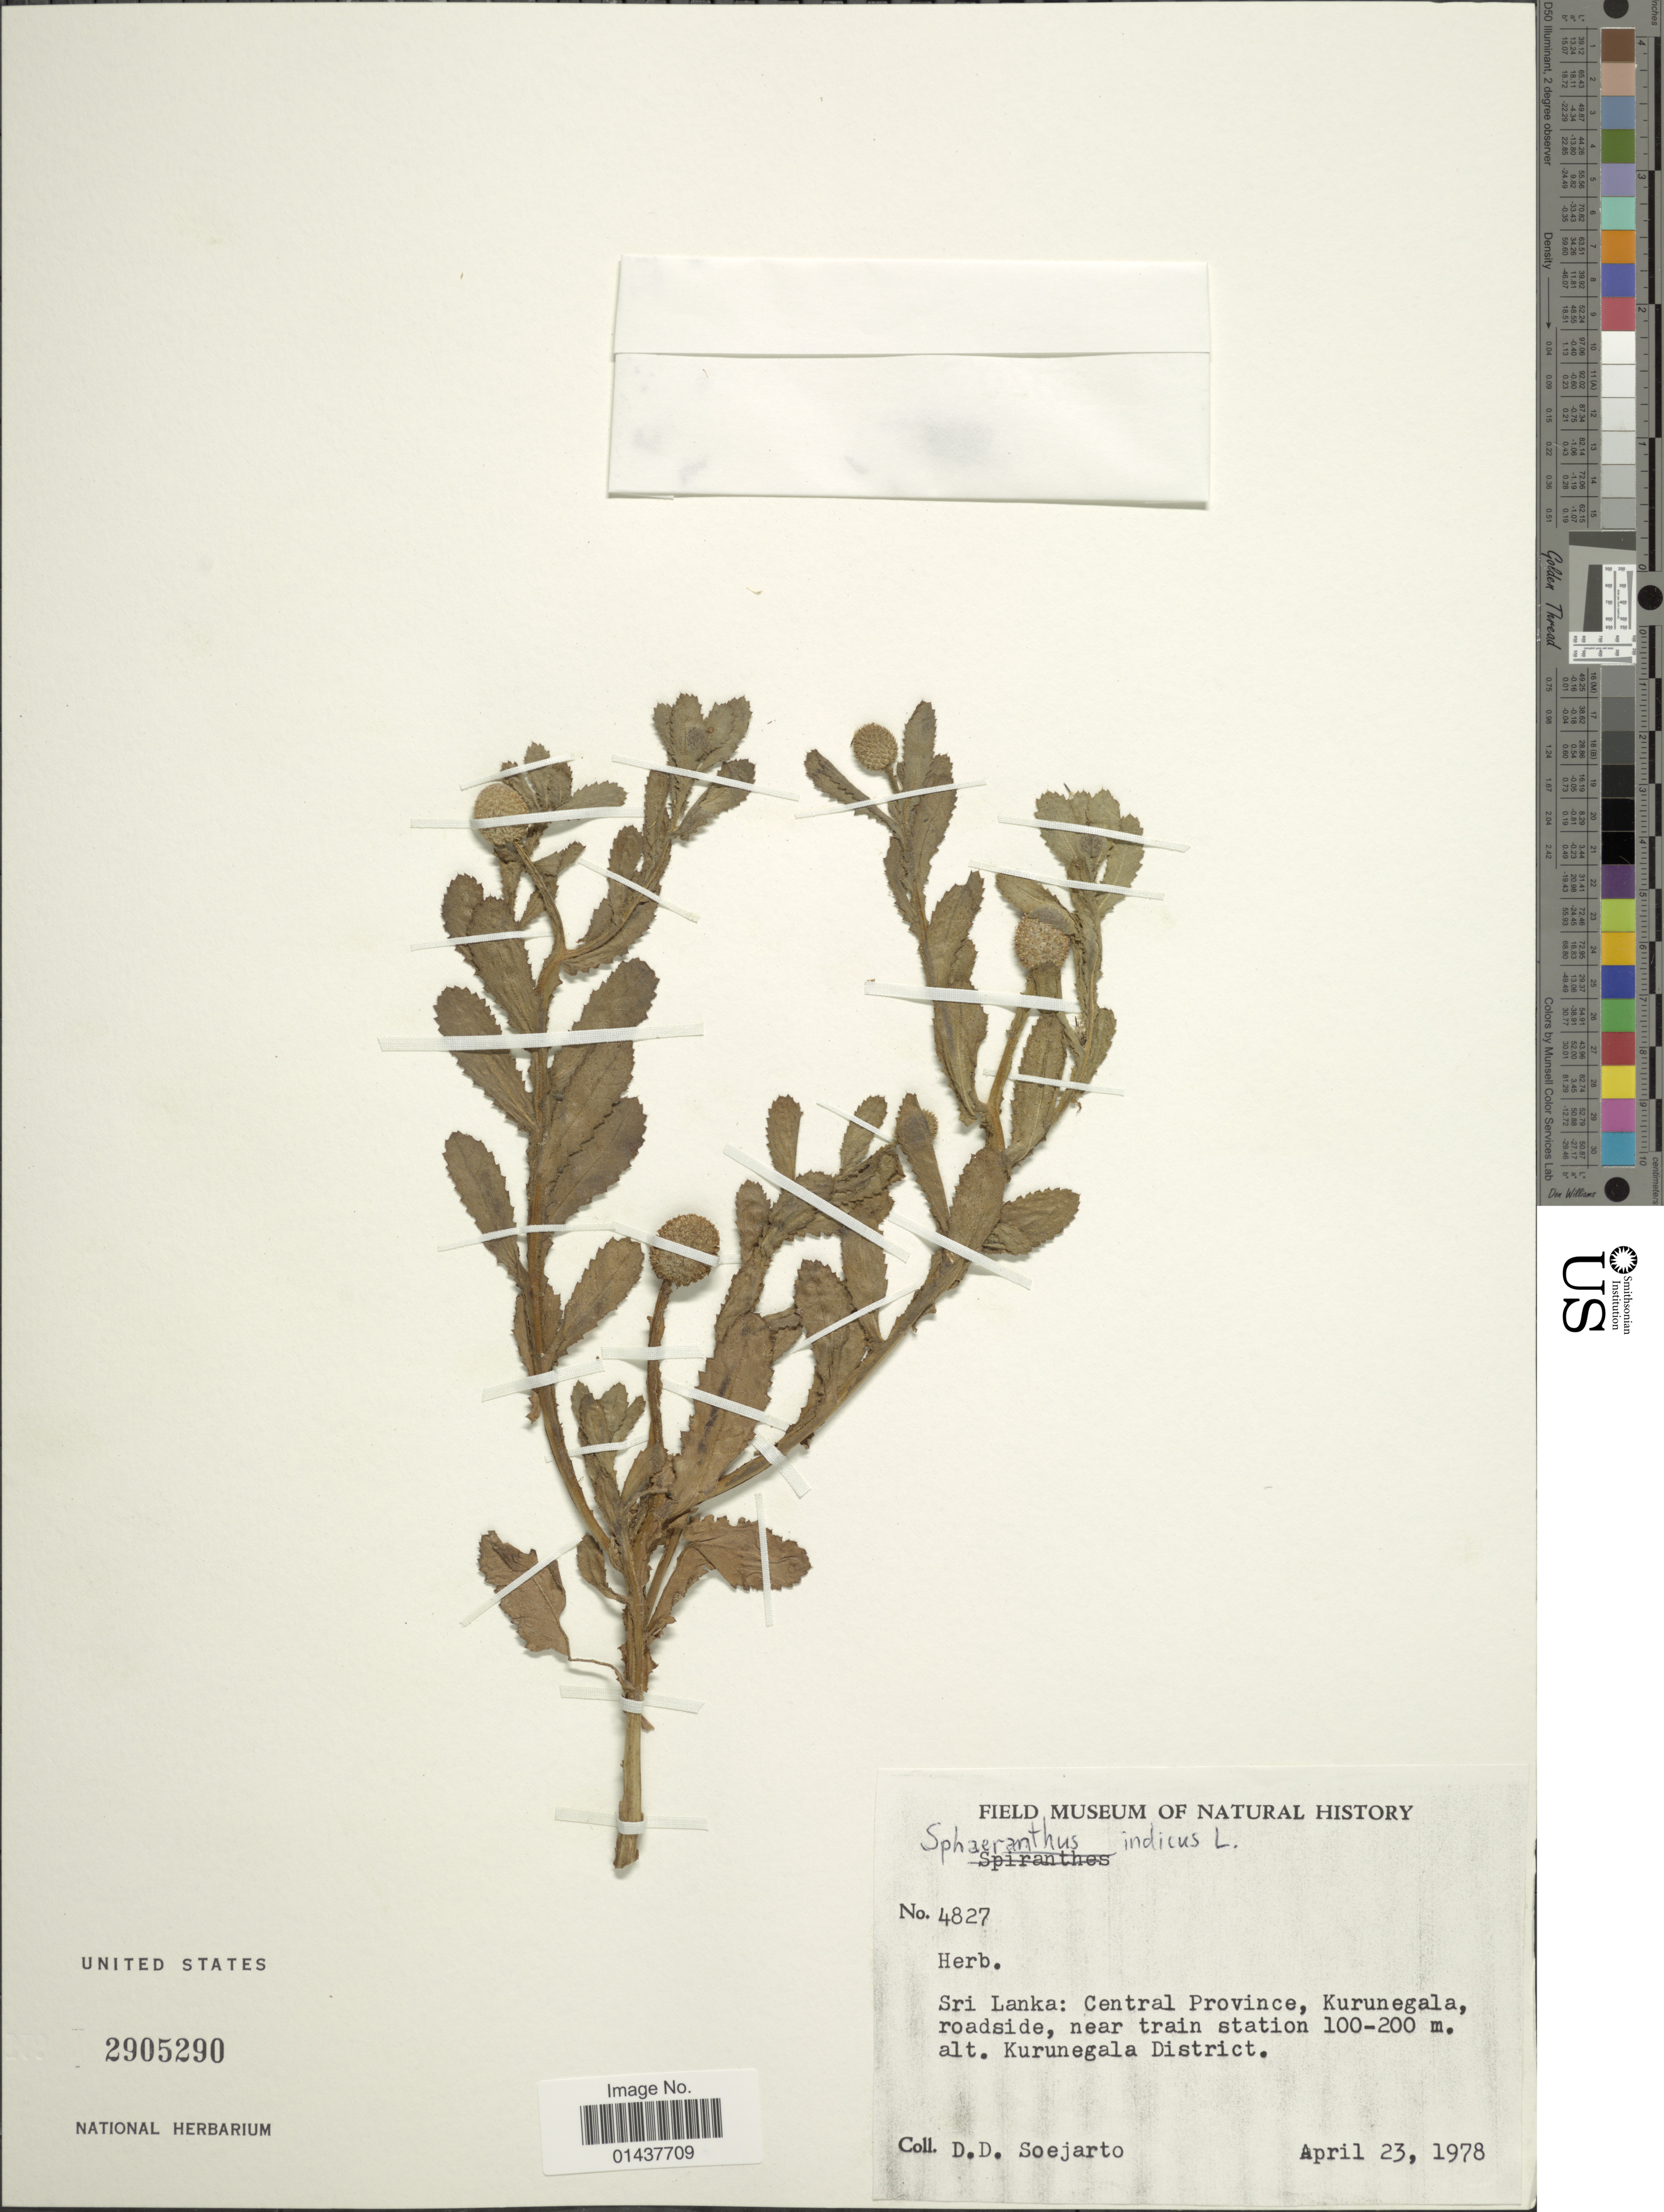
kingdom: Plantae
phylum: Tracheophyta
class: Magnoliopsida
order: Asterales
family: Asteraceae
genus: Sphaeranthus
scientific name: Sphaeranthus indicus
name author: L.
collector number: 4827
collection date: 1978-04-23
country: Sri Lanka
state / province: Central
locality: Krunegala, roadside, near train station, Kurunegala District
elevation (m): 100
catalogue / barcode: US 2905290